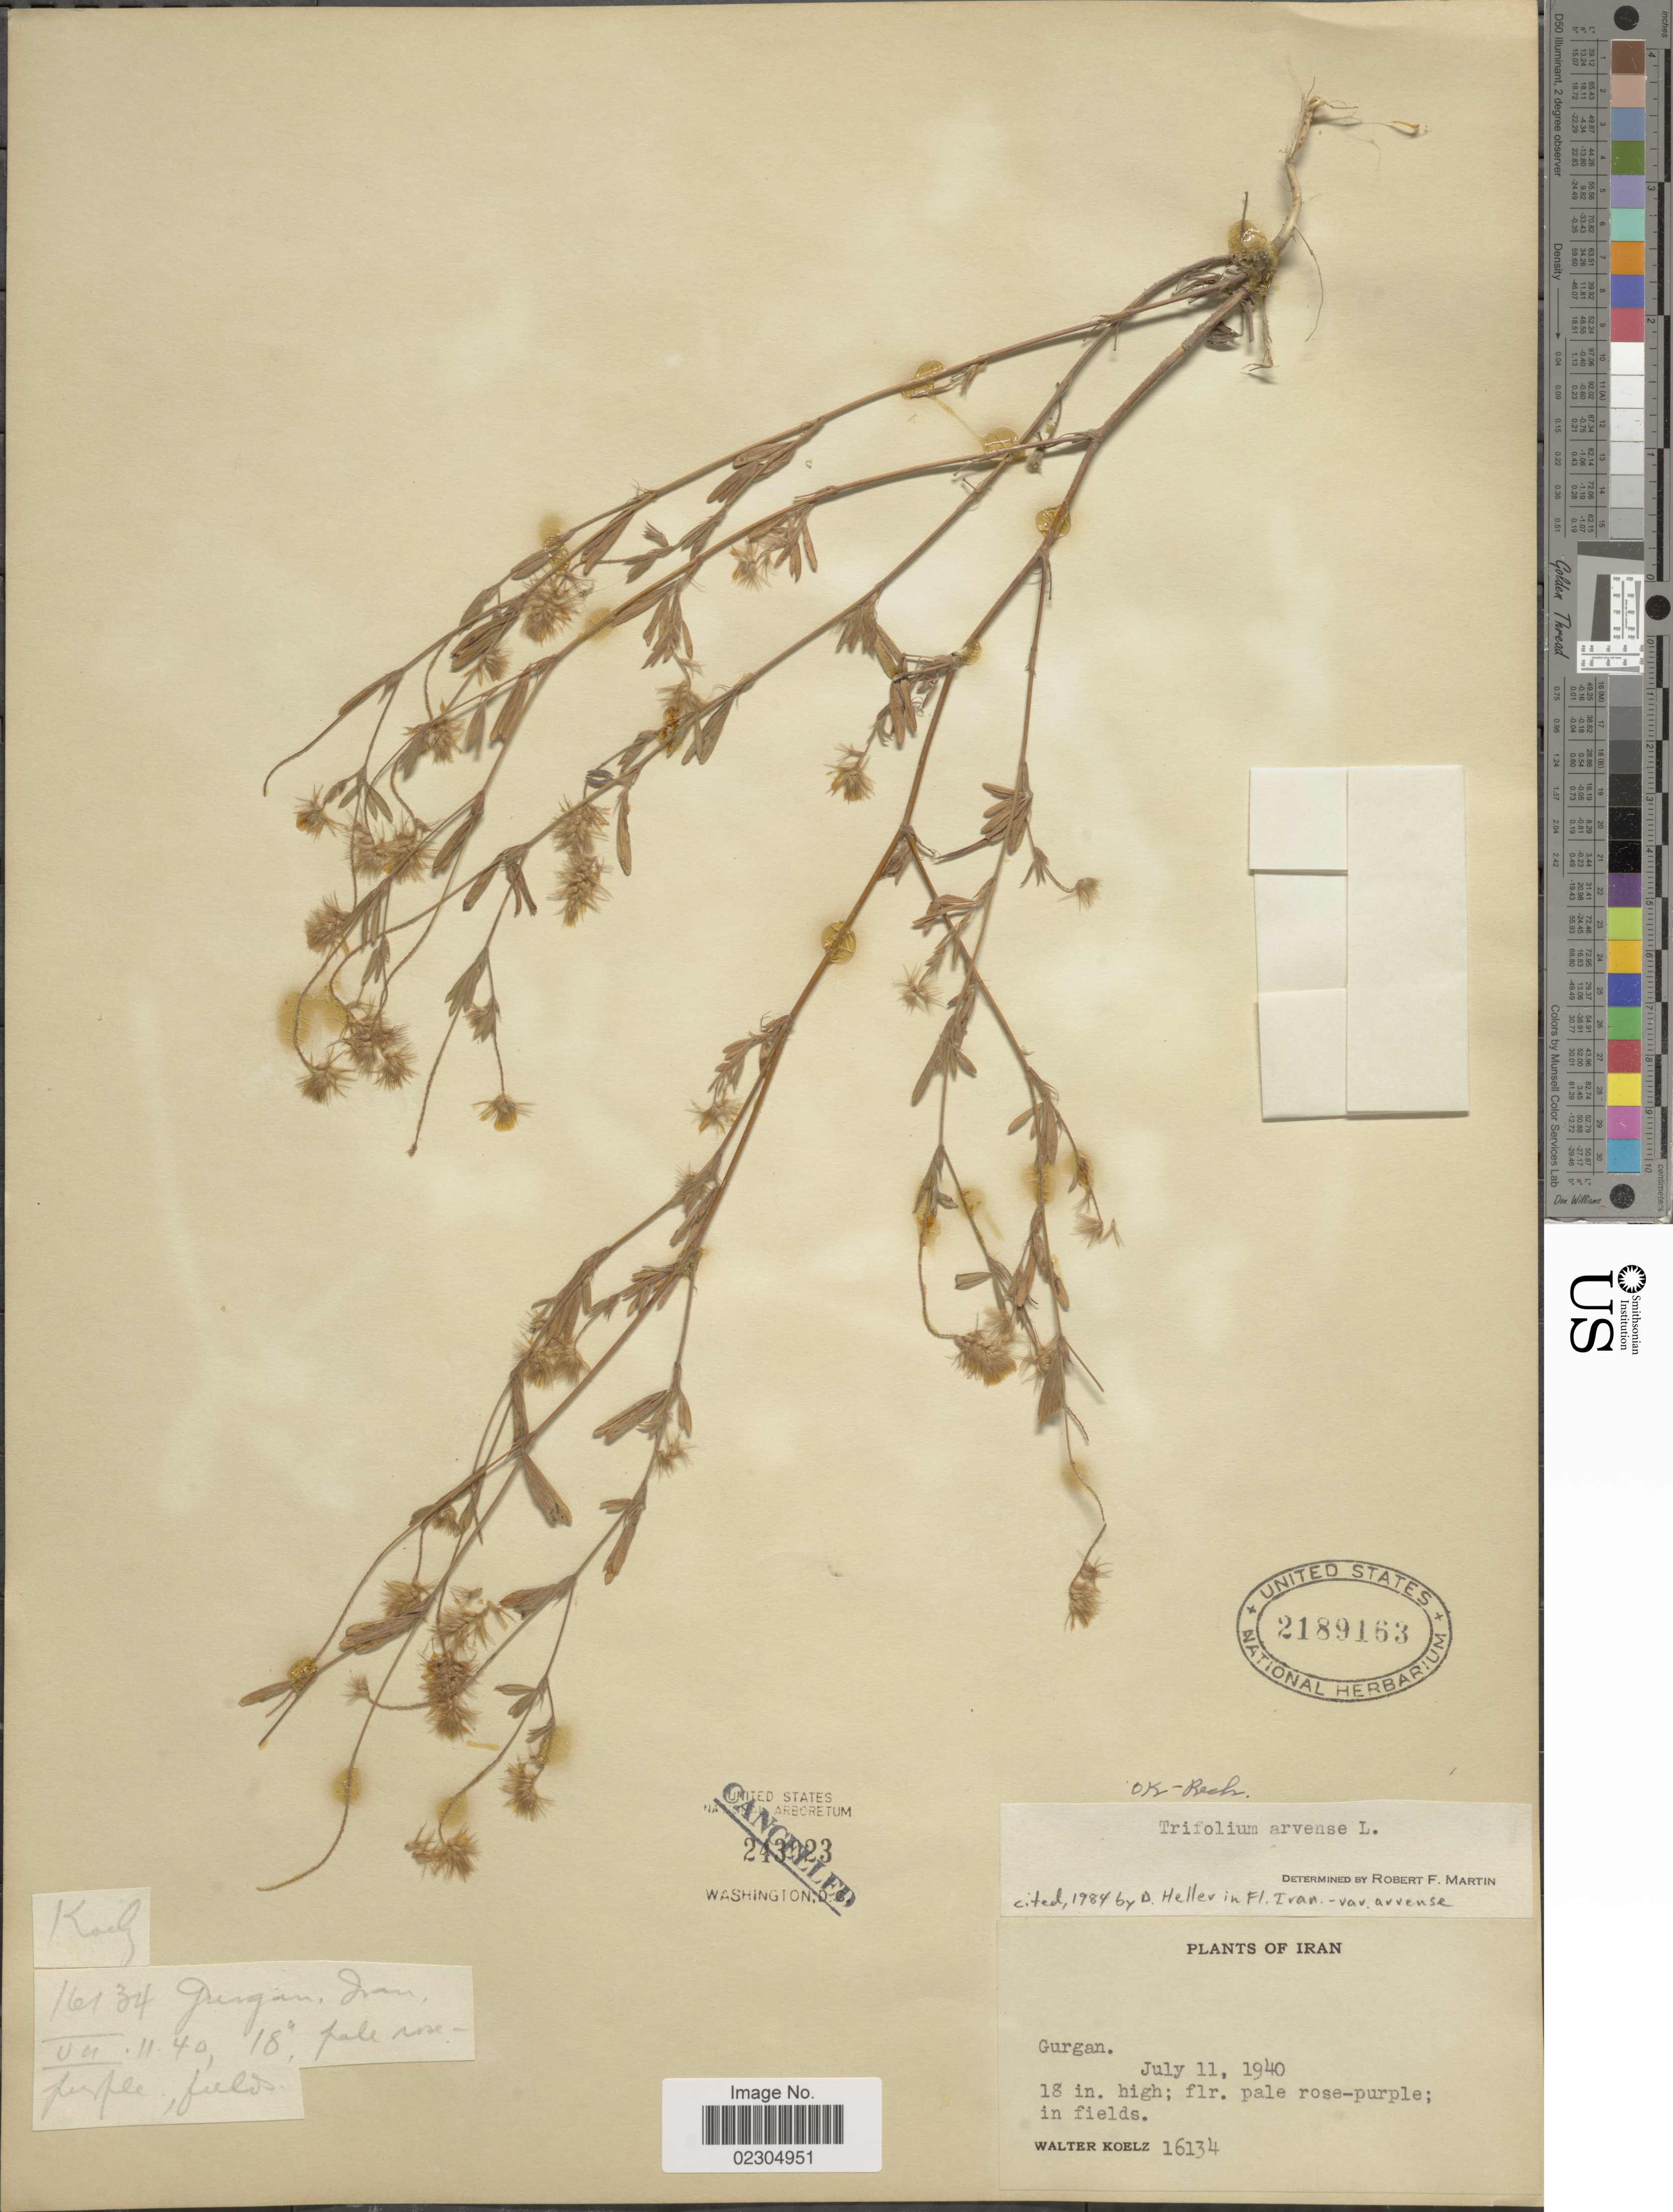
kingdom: Plantae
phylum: Tracheophyta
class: Magnoliopsida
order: Fabales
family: Fabaceae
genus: Trifolium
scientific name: Trifolium arvense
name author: L.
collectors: W. N. Koelz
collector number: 16134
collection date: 1940-07-11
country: Iran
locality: Gurgan.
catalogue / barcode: US 2189163